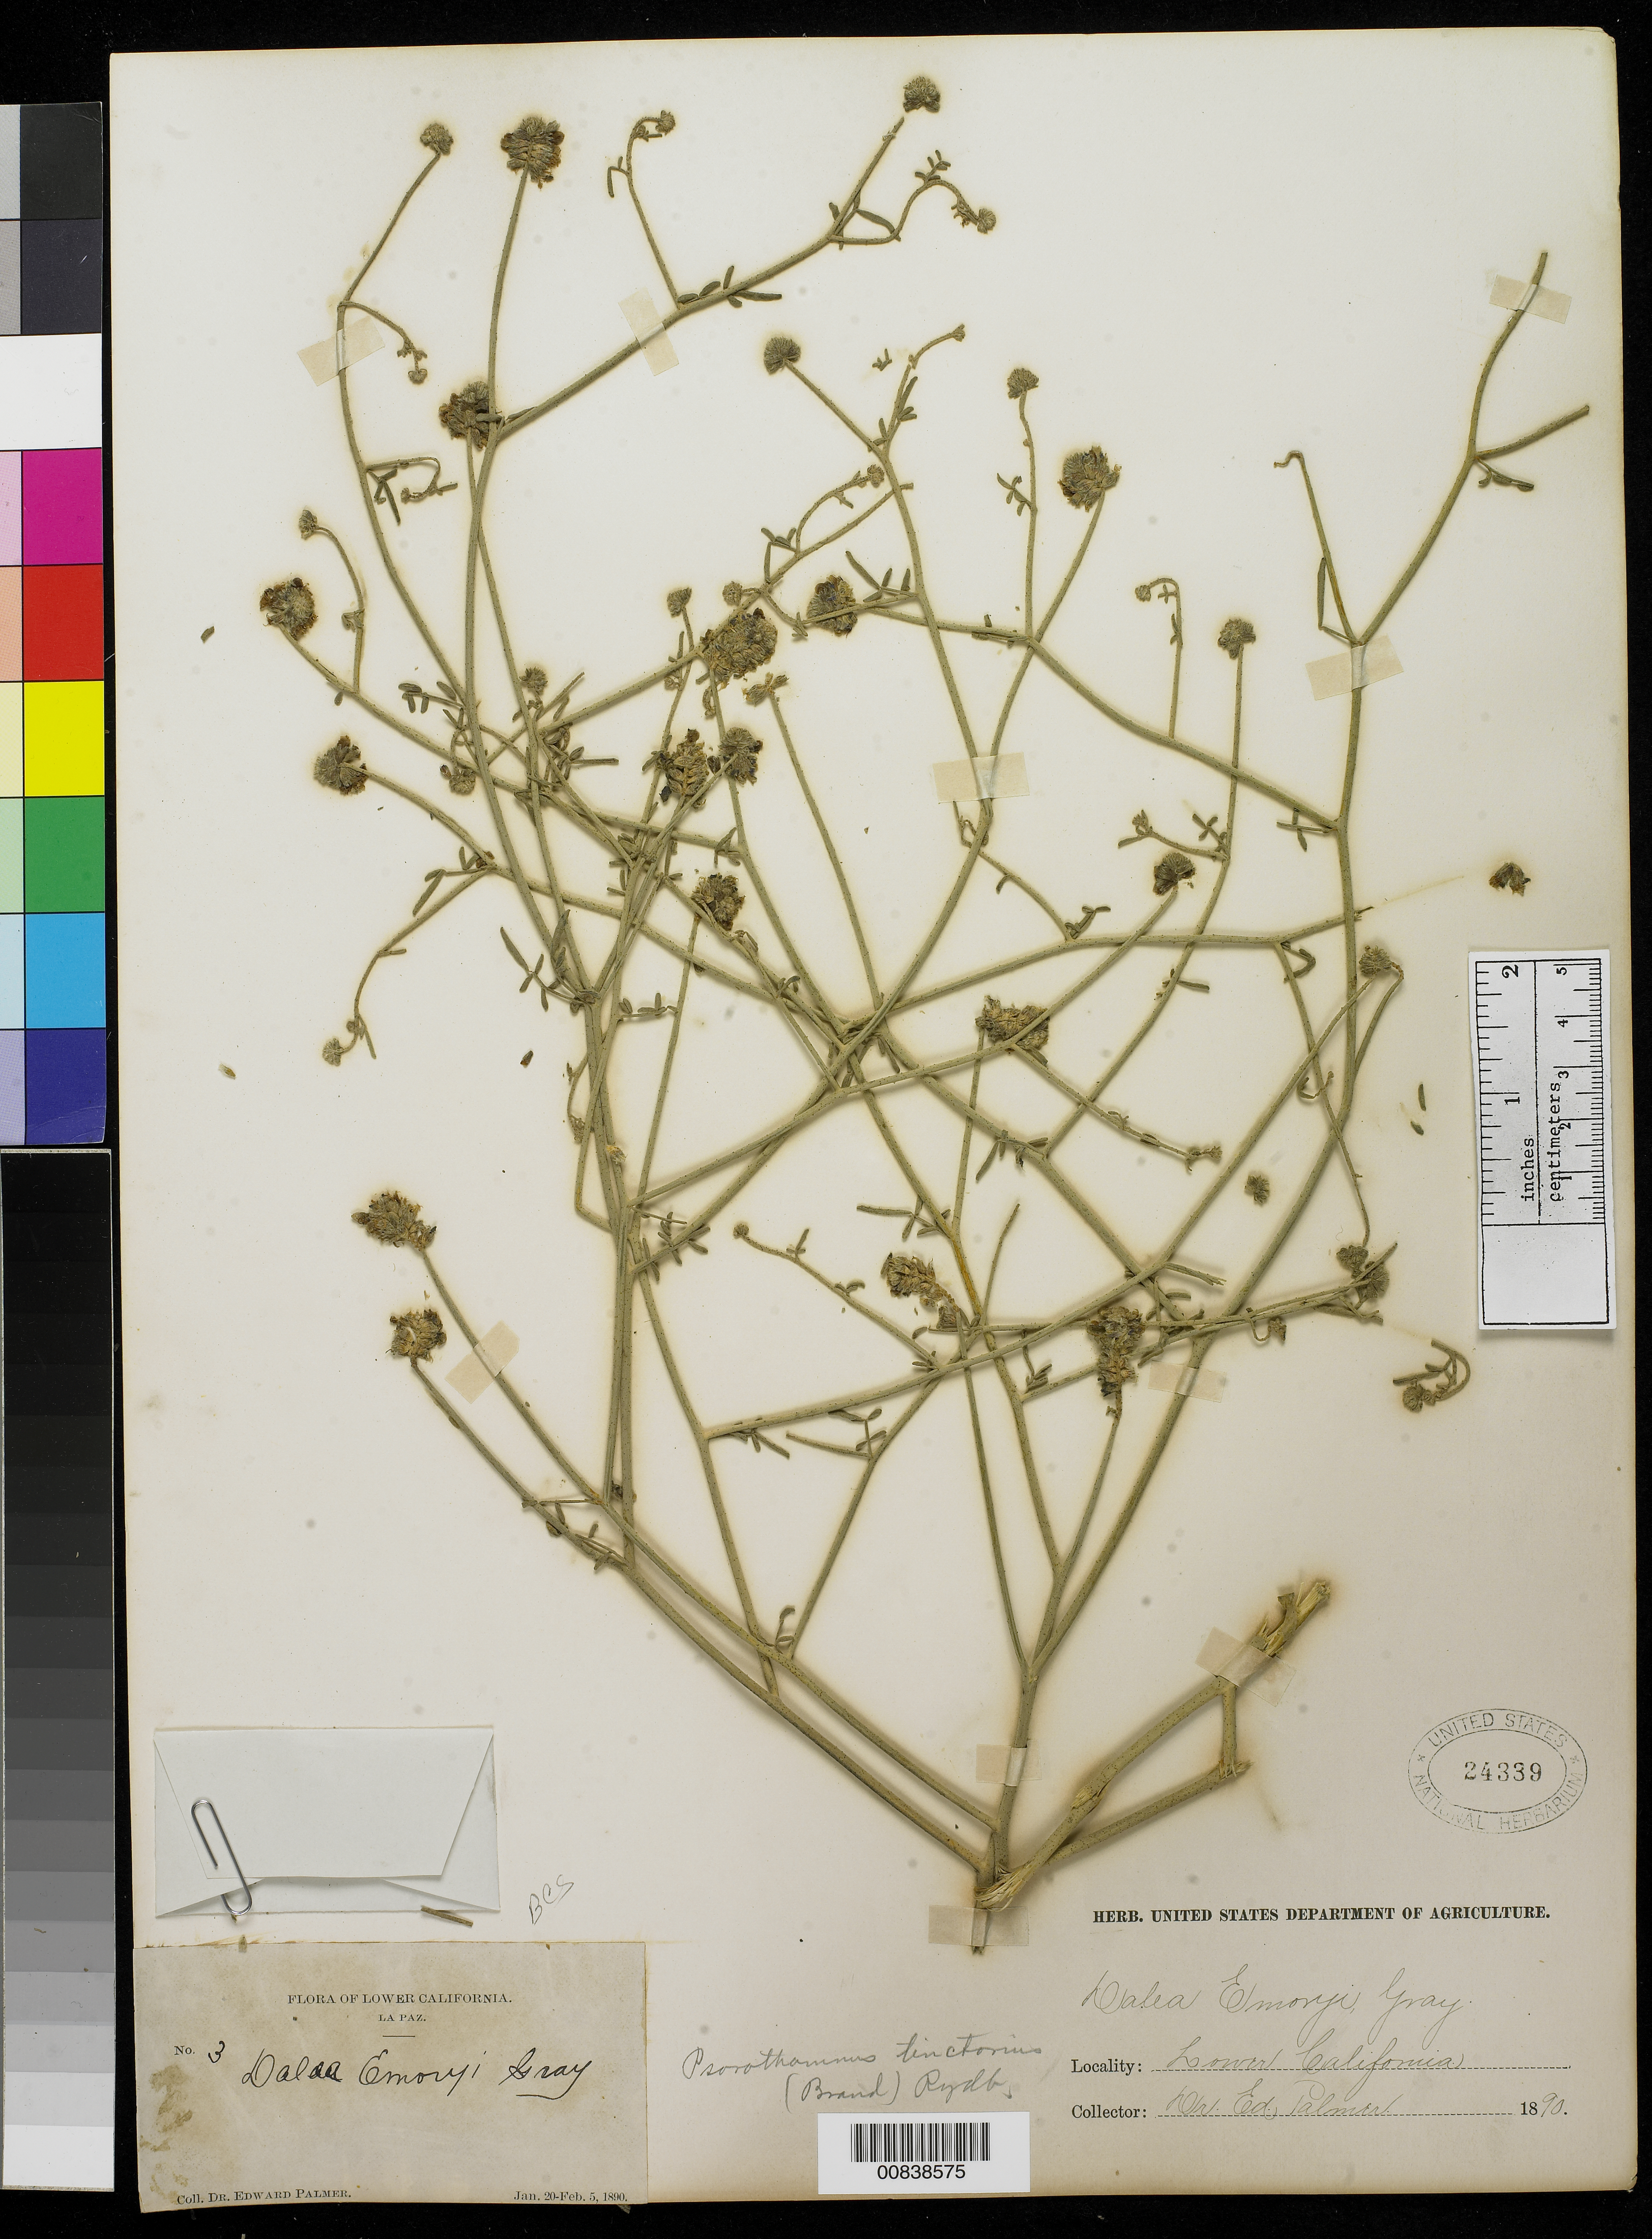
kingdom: Plantae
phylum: Tracheophyta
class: Magnoliopsida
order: Fabales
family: Fabaceae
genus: Psorothamnus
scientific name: Psorothamnus emoryi var. arenarius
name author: (Brandegee) Rydb.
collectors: E. Palmer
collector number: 3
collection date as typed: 20 Jan 1890 to 05 Feb 1890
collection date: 1890-01-20/1890-02-05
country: Mexico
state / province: Baja California Sur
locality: La Paz, Baja California Sur.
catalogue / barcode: US 24339